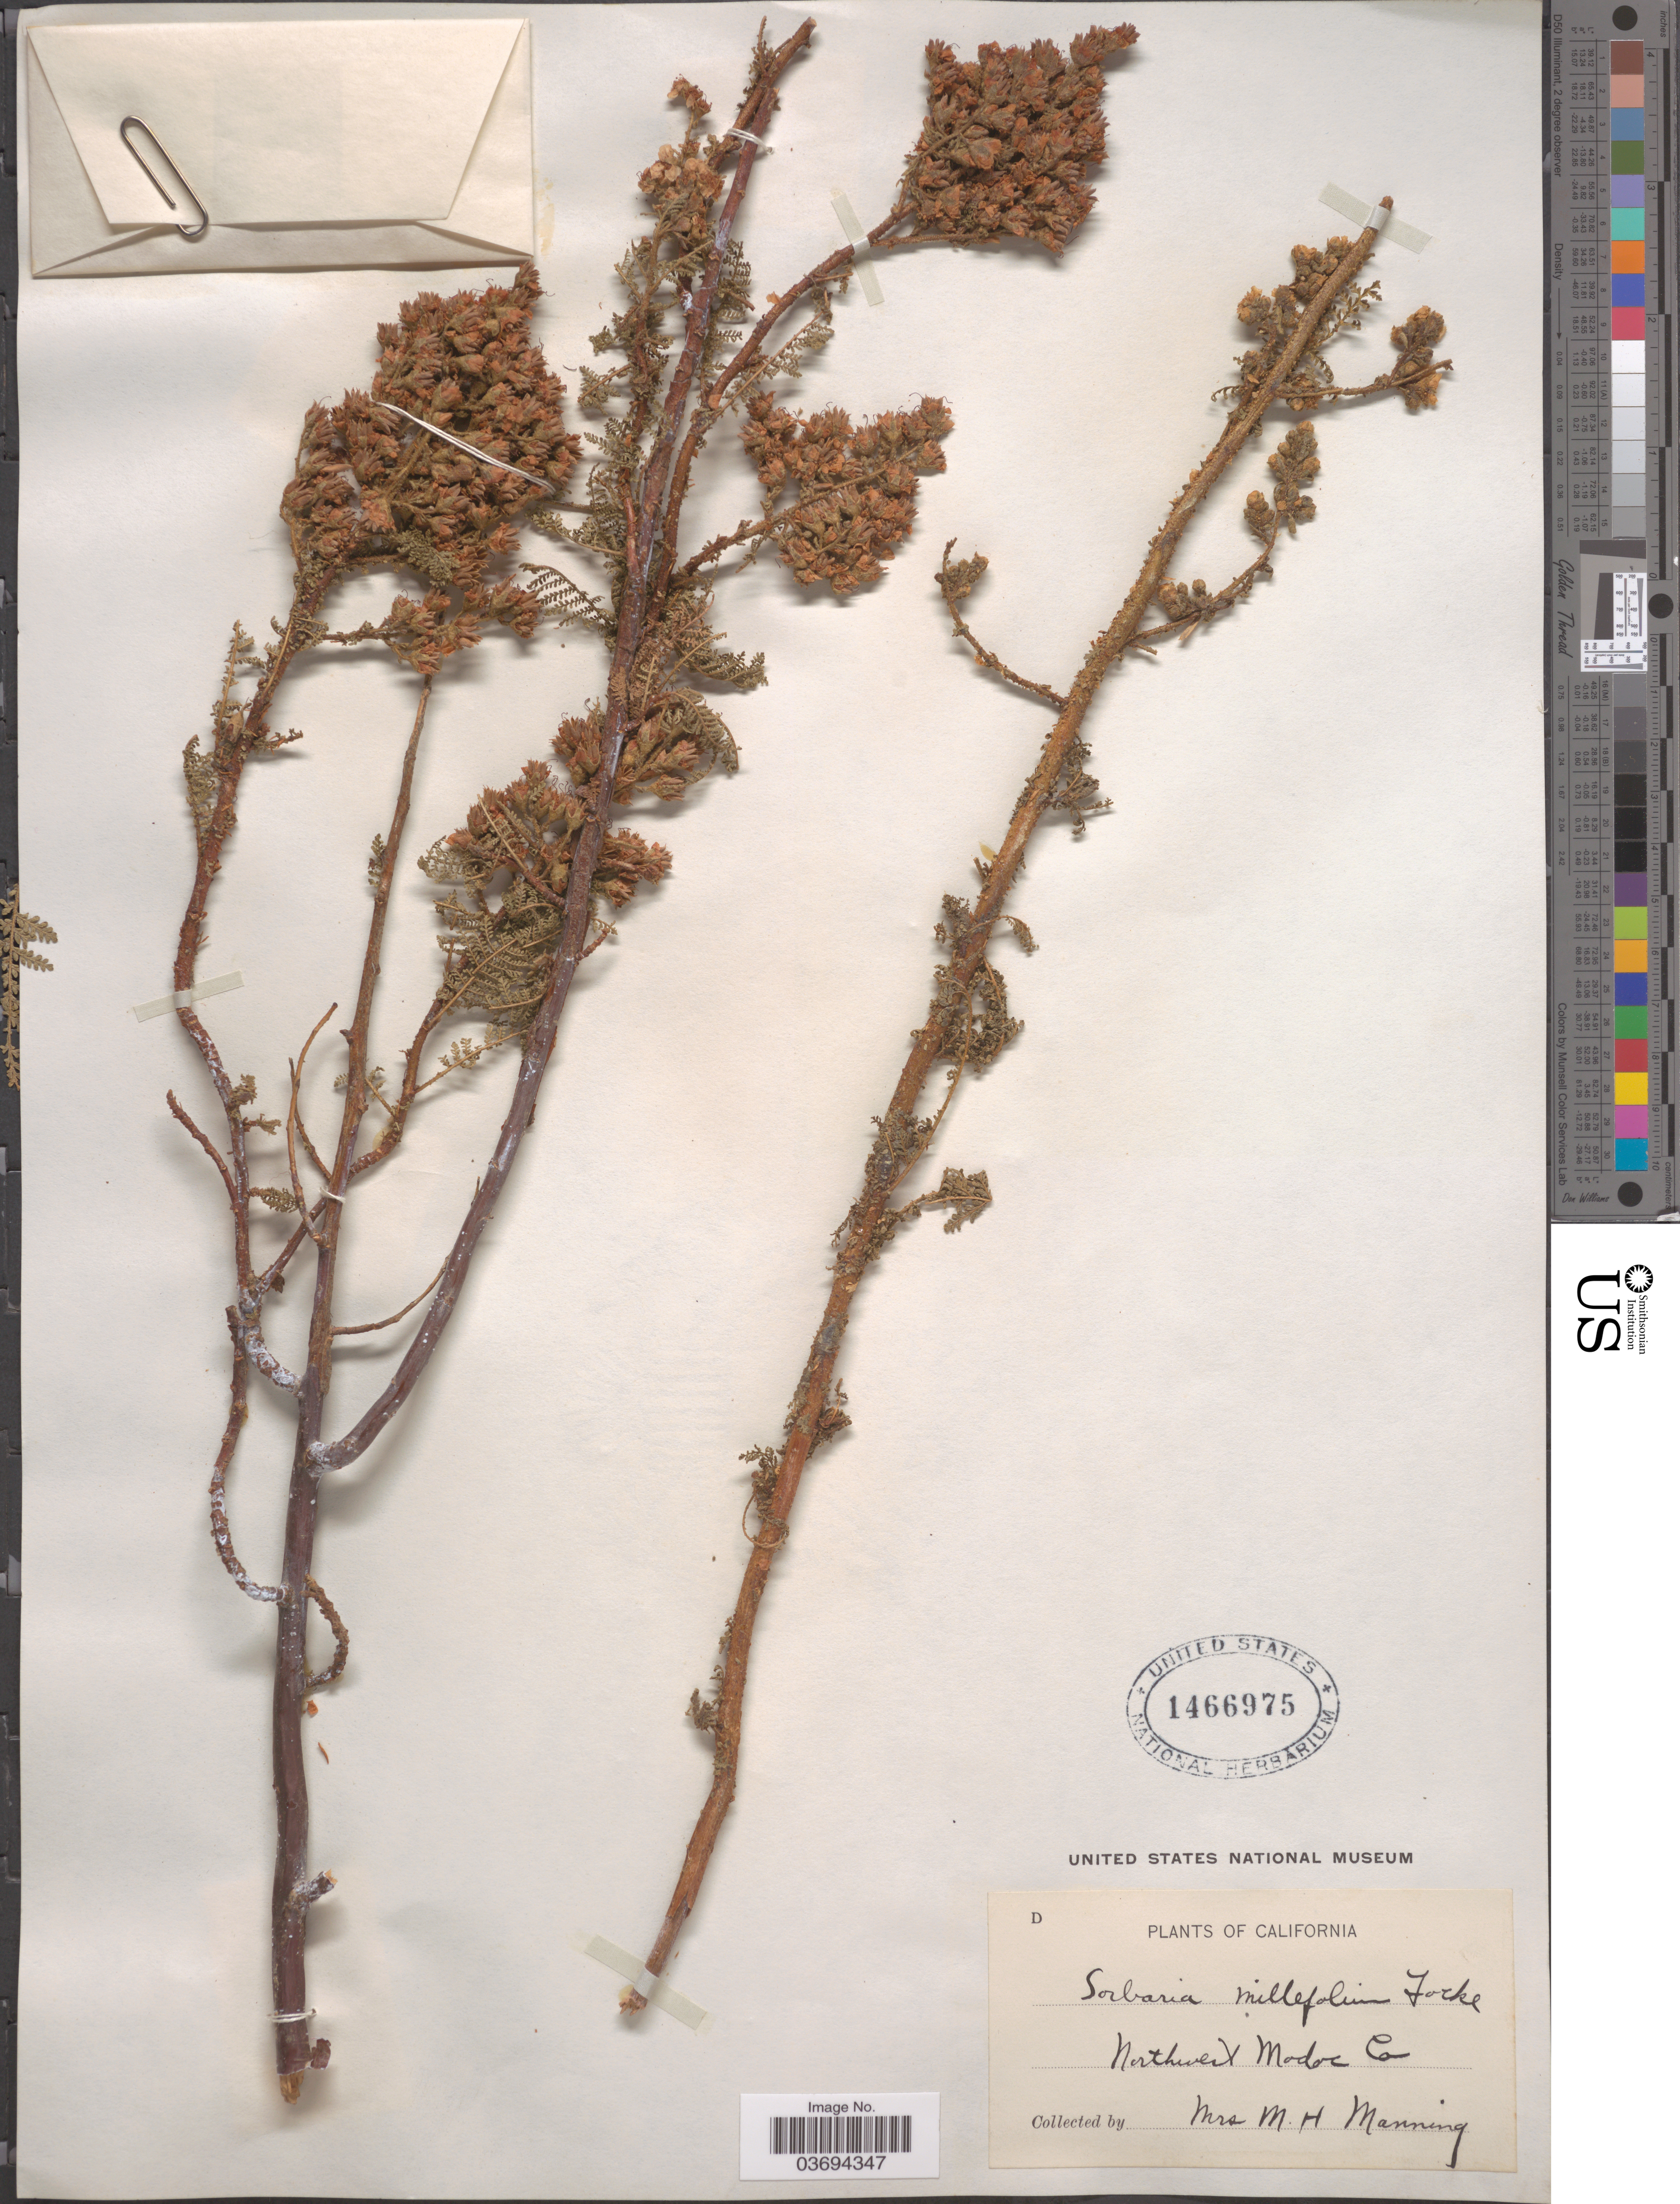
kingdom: Plantae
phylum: Tracheophyta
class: Magnoliopsida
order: Rosales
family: Rosaceae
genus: Chamaebatiaria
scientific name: Chamaebatiaria millefolium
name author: (Torr.) Maxim.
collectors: M. Manning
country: United States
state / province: California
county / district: Modoc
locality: Northwest Modoc Co.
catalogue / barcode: US 1466975